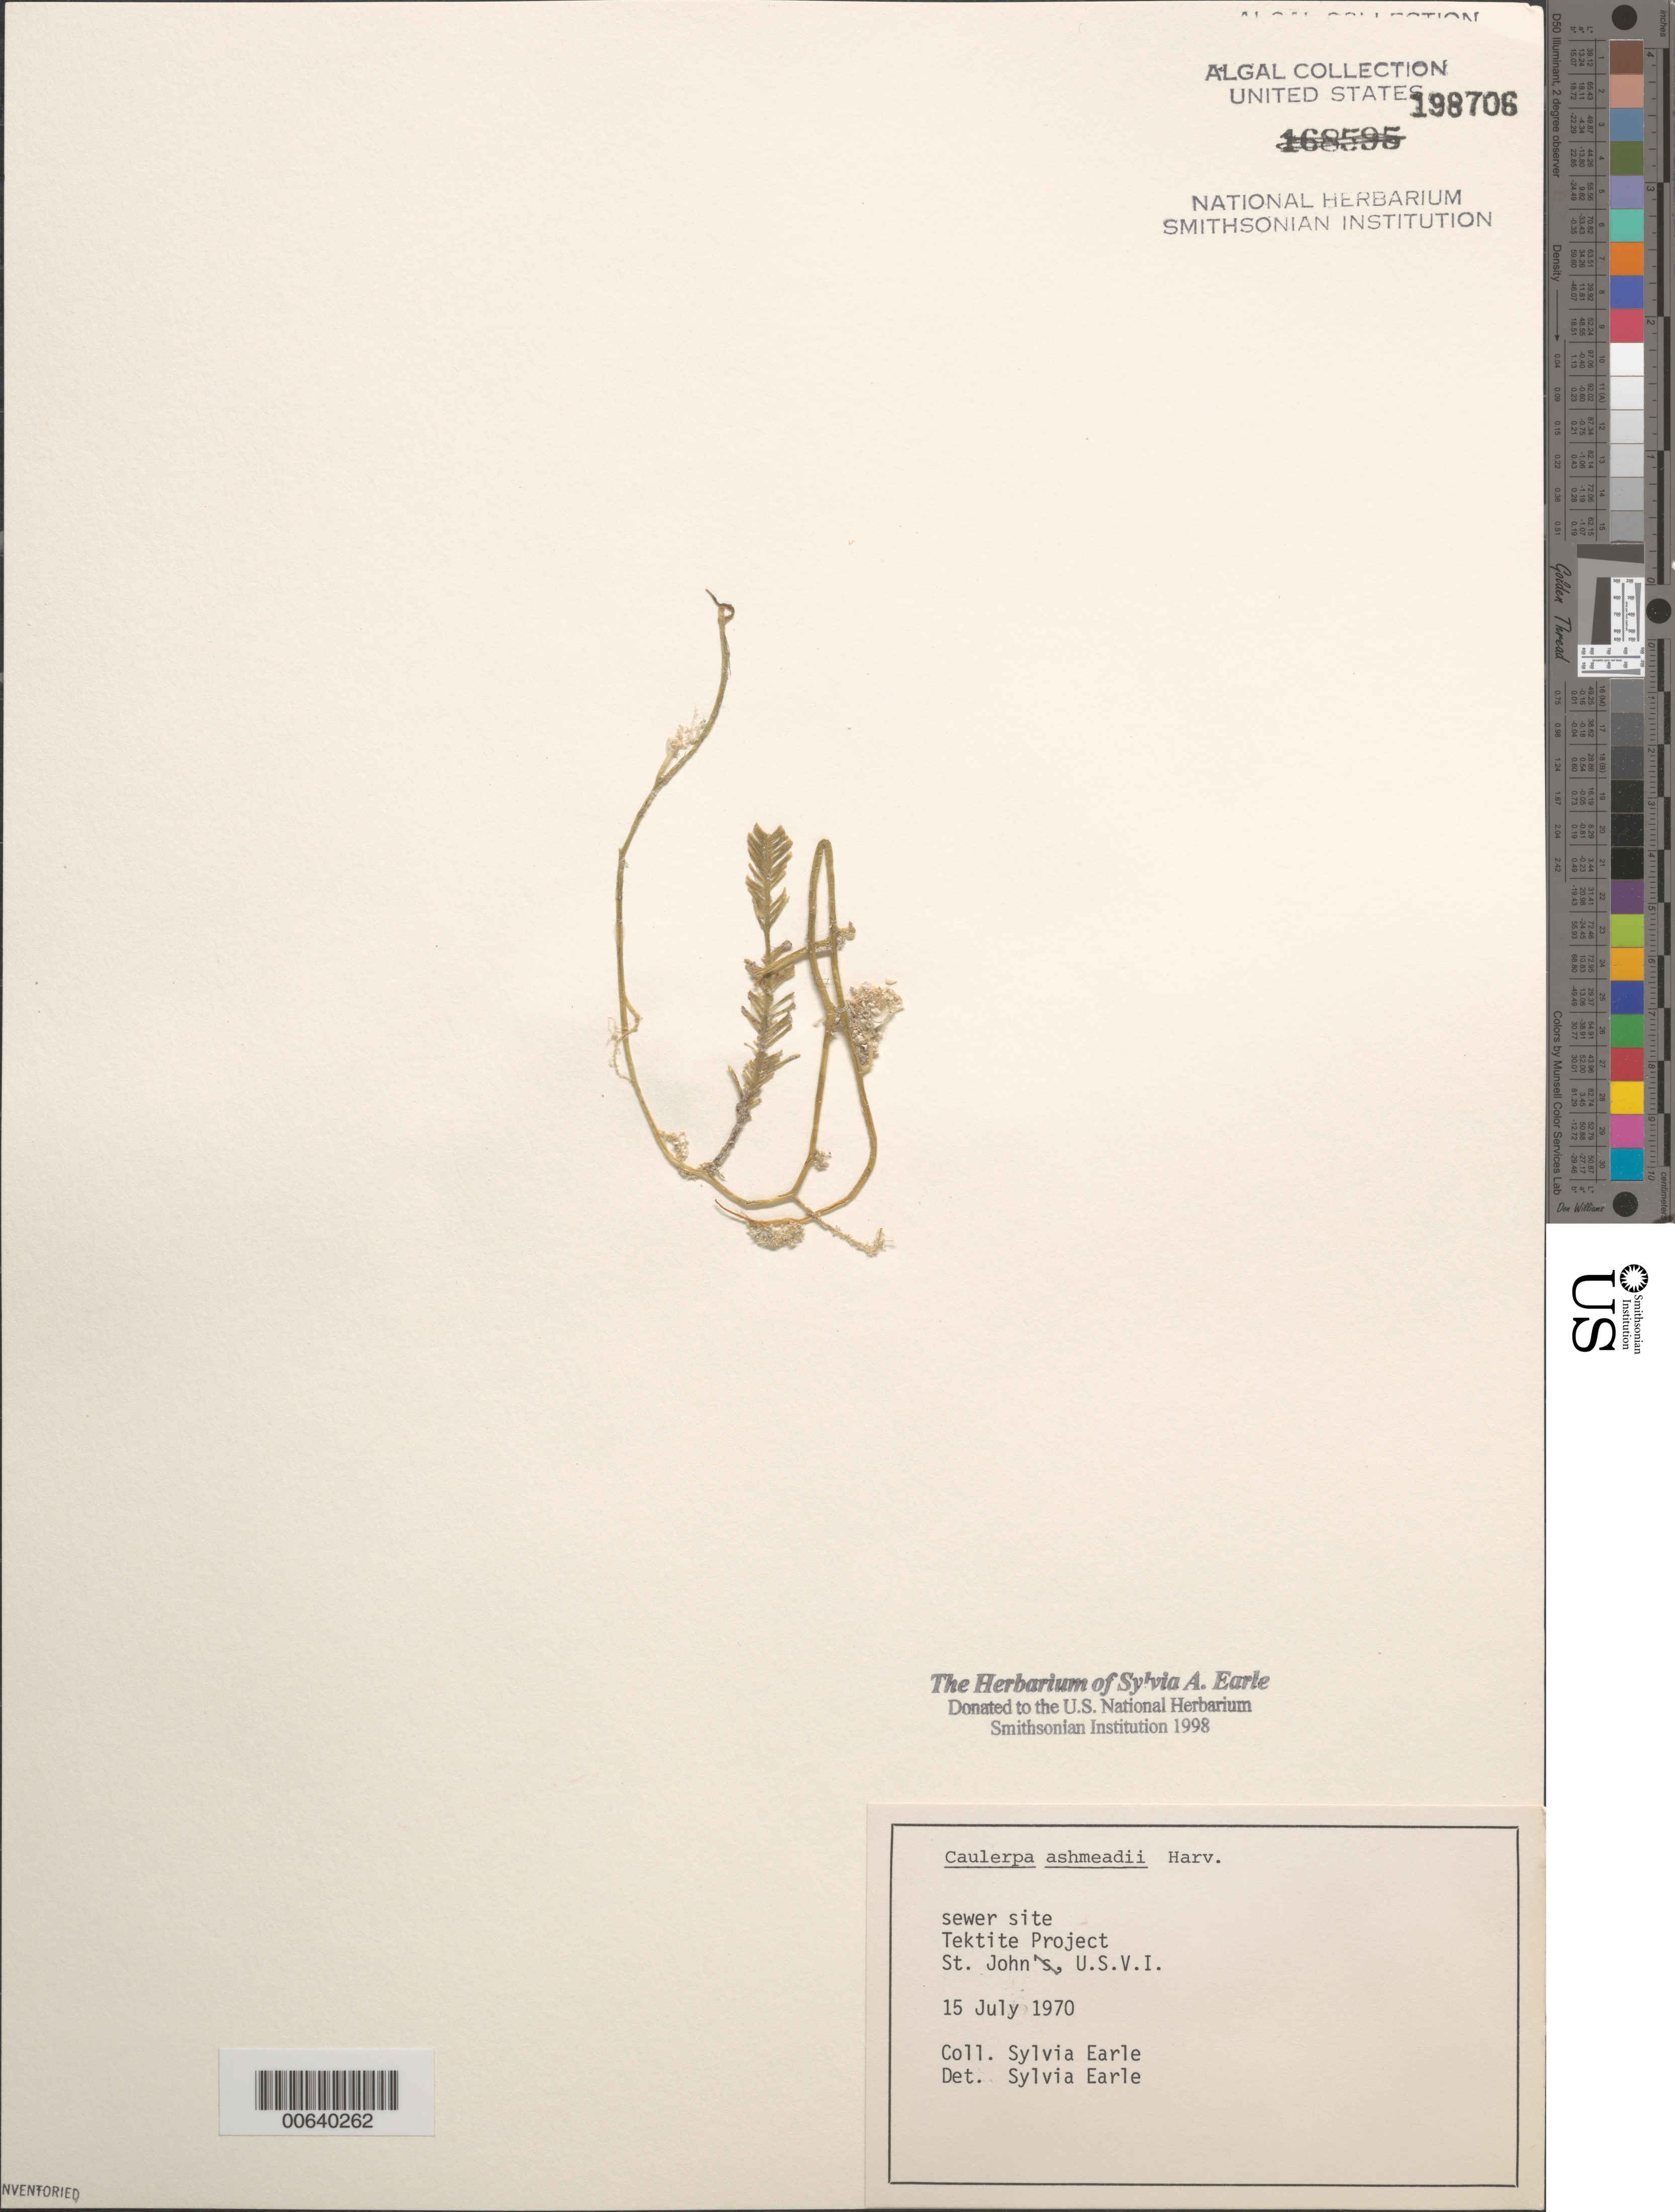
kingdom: Plantae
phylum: Chlorophyta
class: Ulvophyceae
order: Bryopsidales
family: Caulerpaceae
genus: Caulerpa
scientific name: Caulerpa ashmeadii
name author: Harv.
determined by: Earle, S. A.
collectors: S. A. Earle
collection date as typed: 15 Jul 1970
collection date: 1970-07-15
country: U.S. Virgin Islands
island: St. John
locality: Tektite Project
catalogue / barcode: US 198706